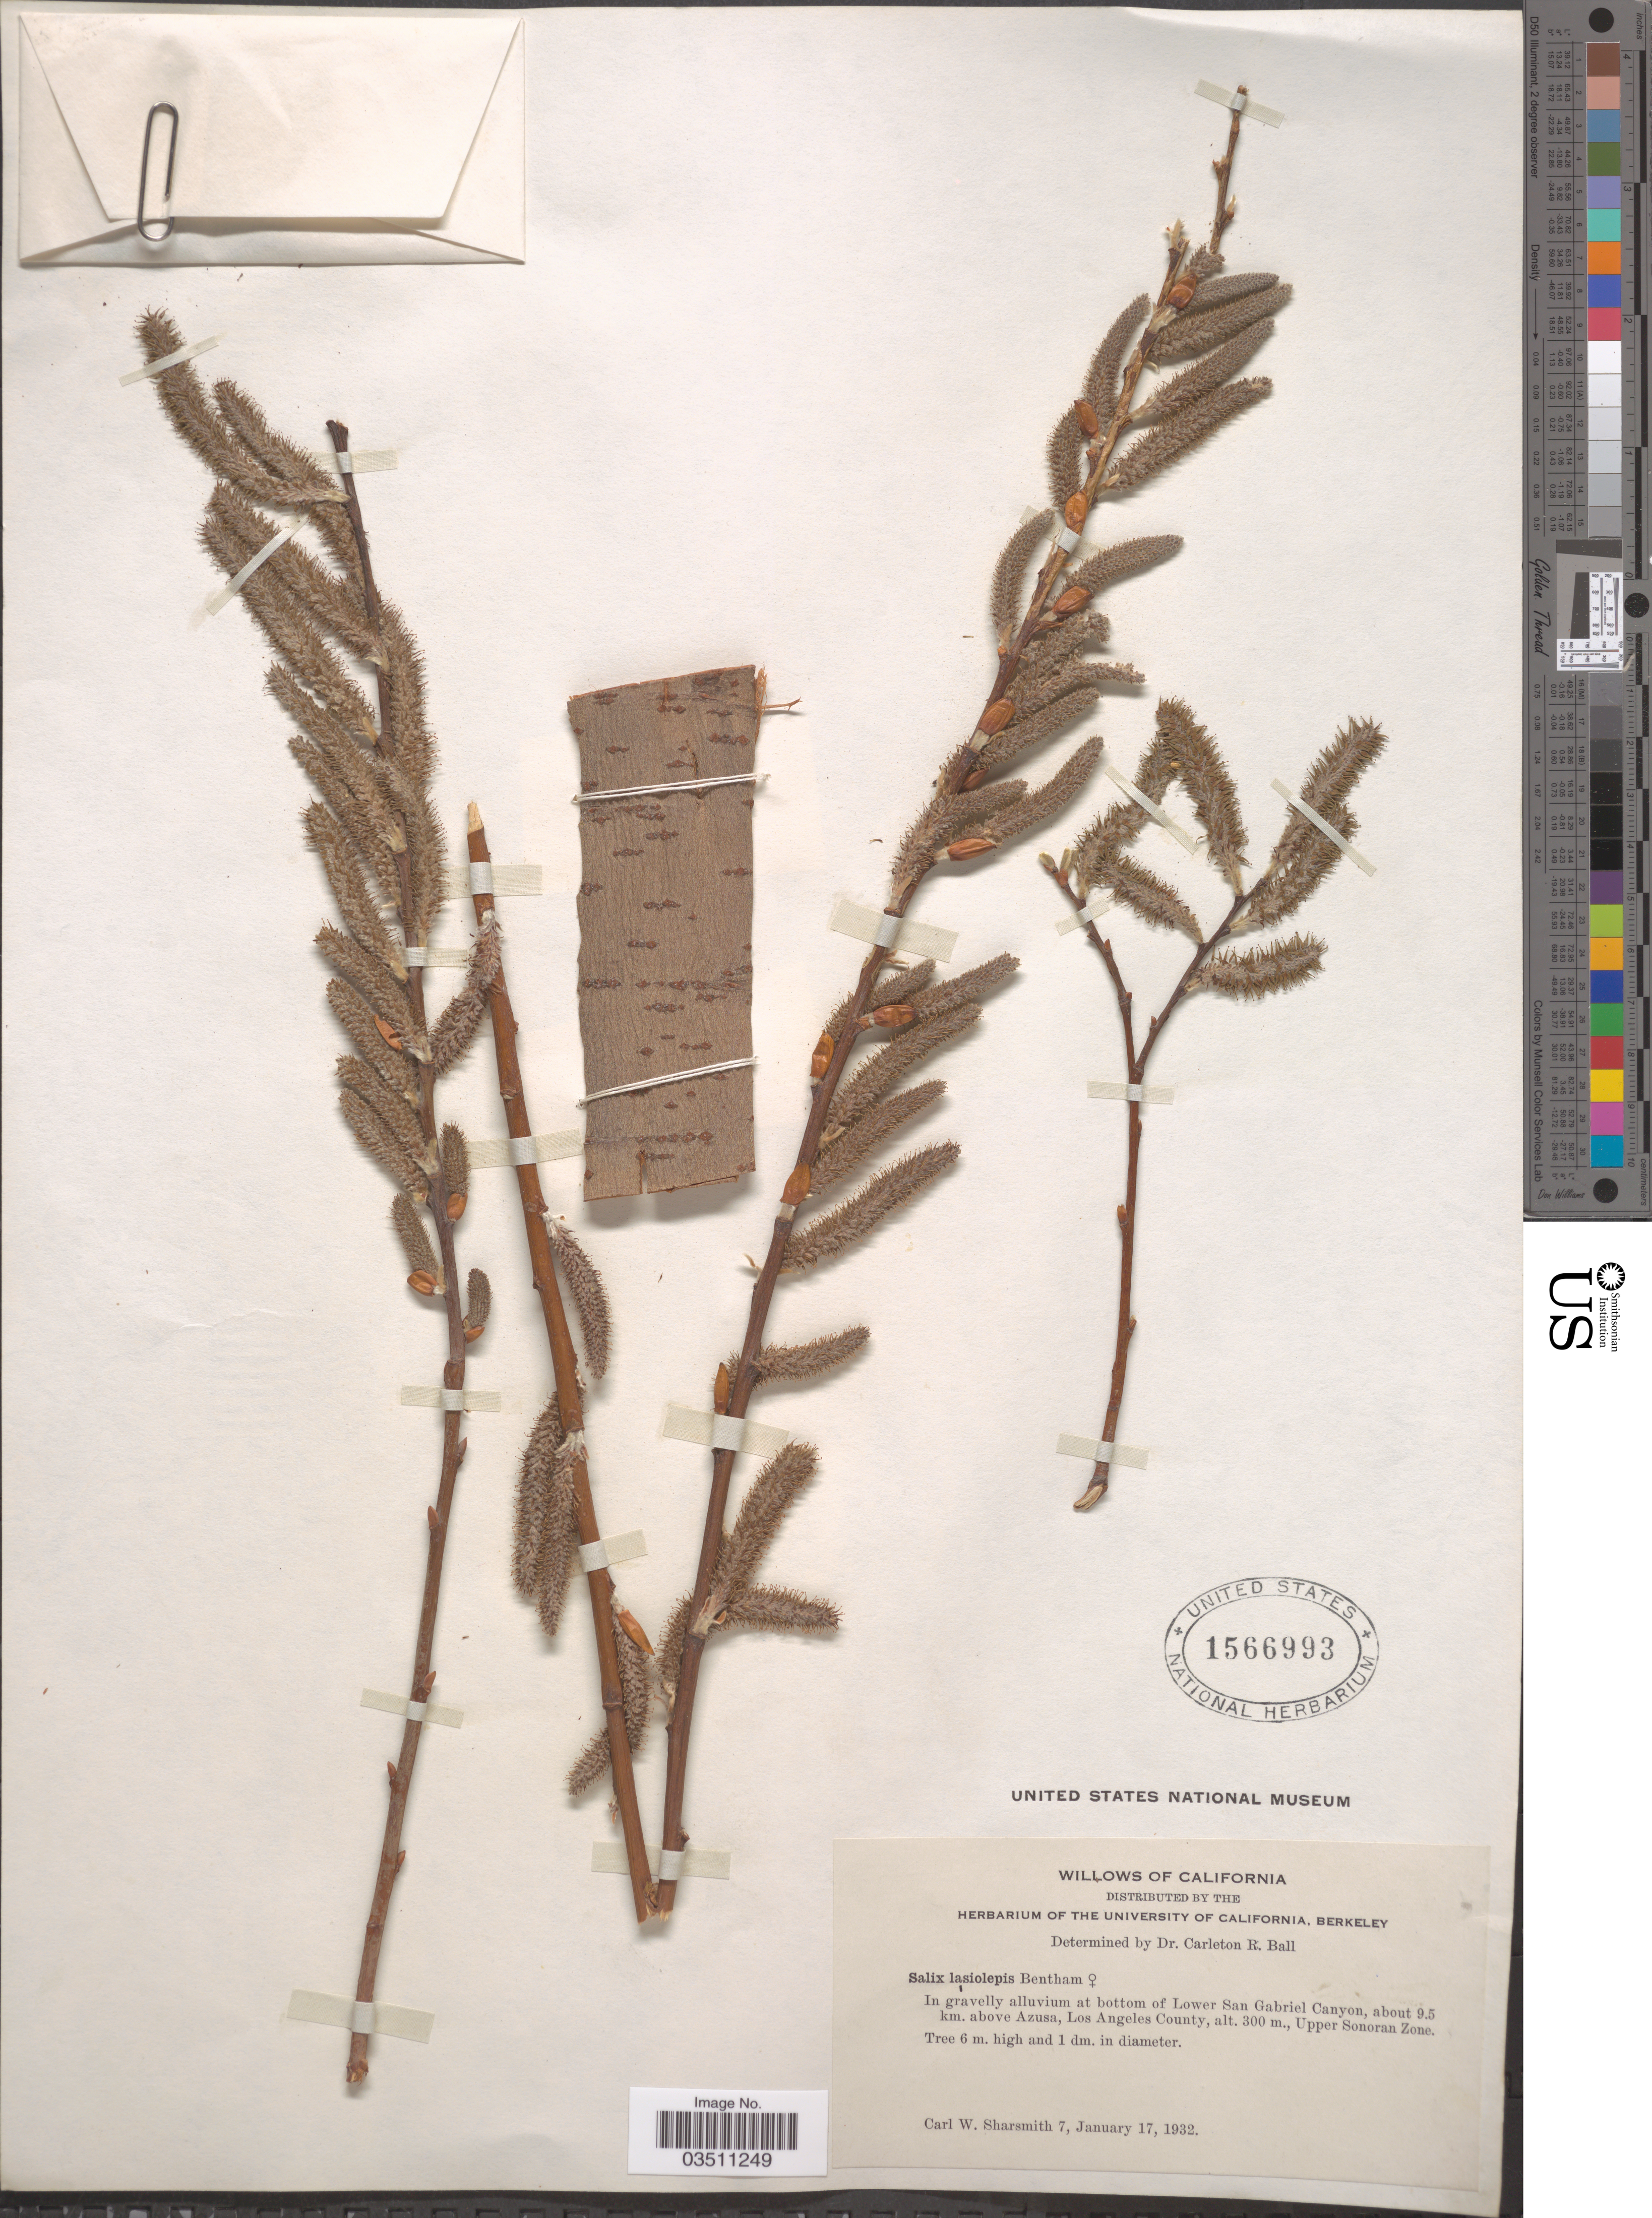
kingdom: Plantae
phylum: Tracheophyta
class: Magnoliopsida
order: Malpighiales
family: Salicaceae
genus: Salix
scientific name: Salix lasiolepis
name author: Benth.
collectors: C. Sharsmith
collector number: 7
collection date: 1932-01-17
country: United States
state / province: California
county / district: Los Angeles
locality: In gravelly alluvium at bottom of Lower San Gabriel Canyon, about 9.5 km. above Azusa, Los Angeles County, Upper Sonoran Zone.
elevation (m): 300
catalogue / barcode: US 1566993